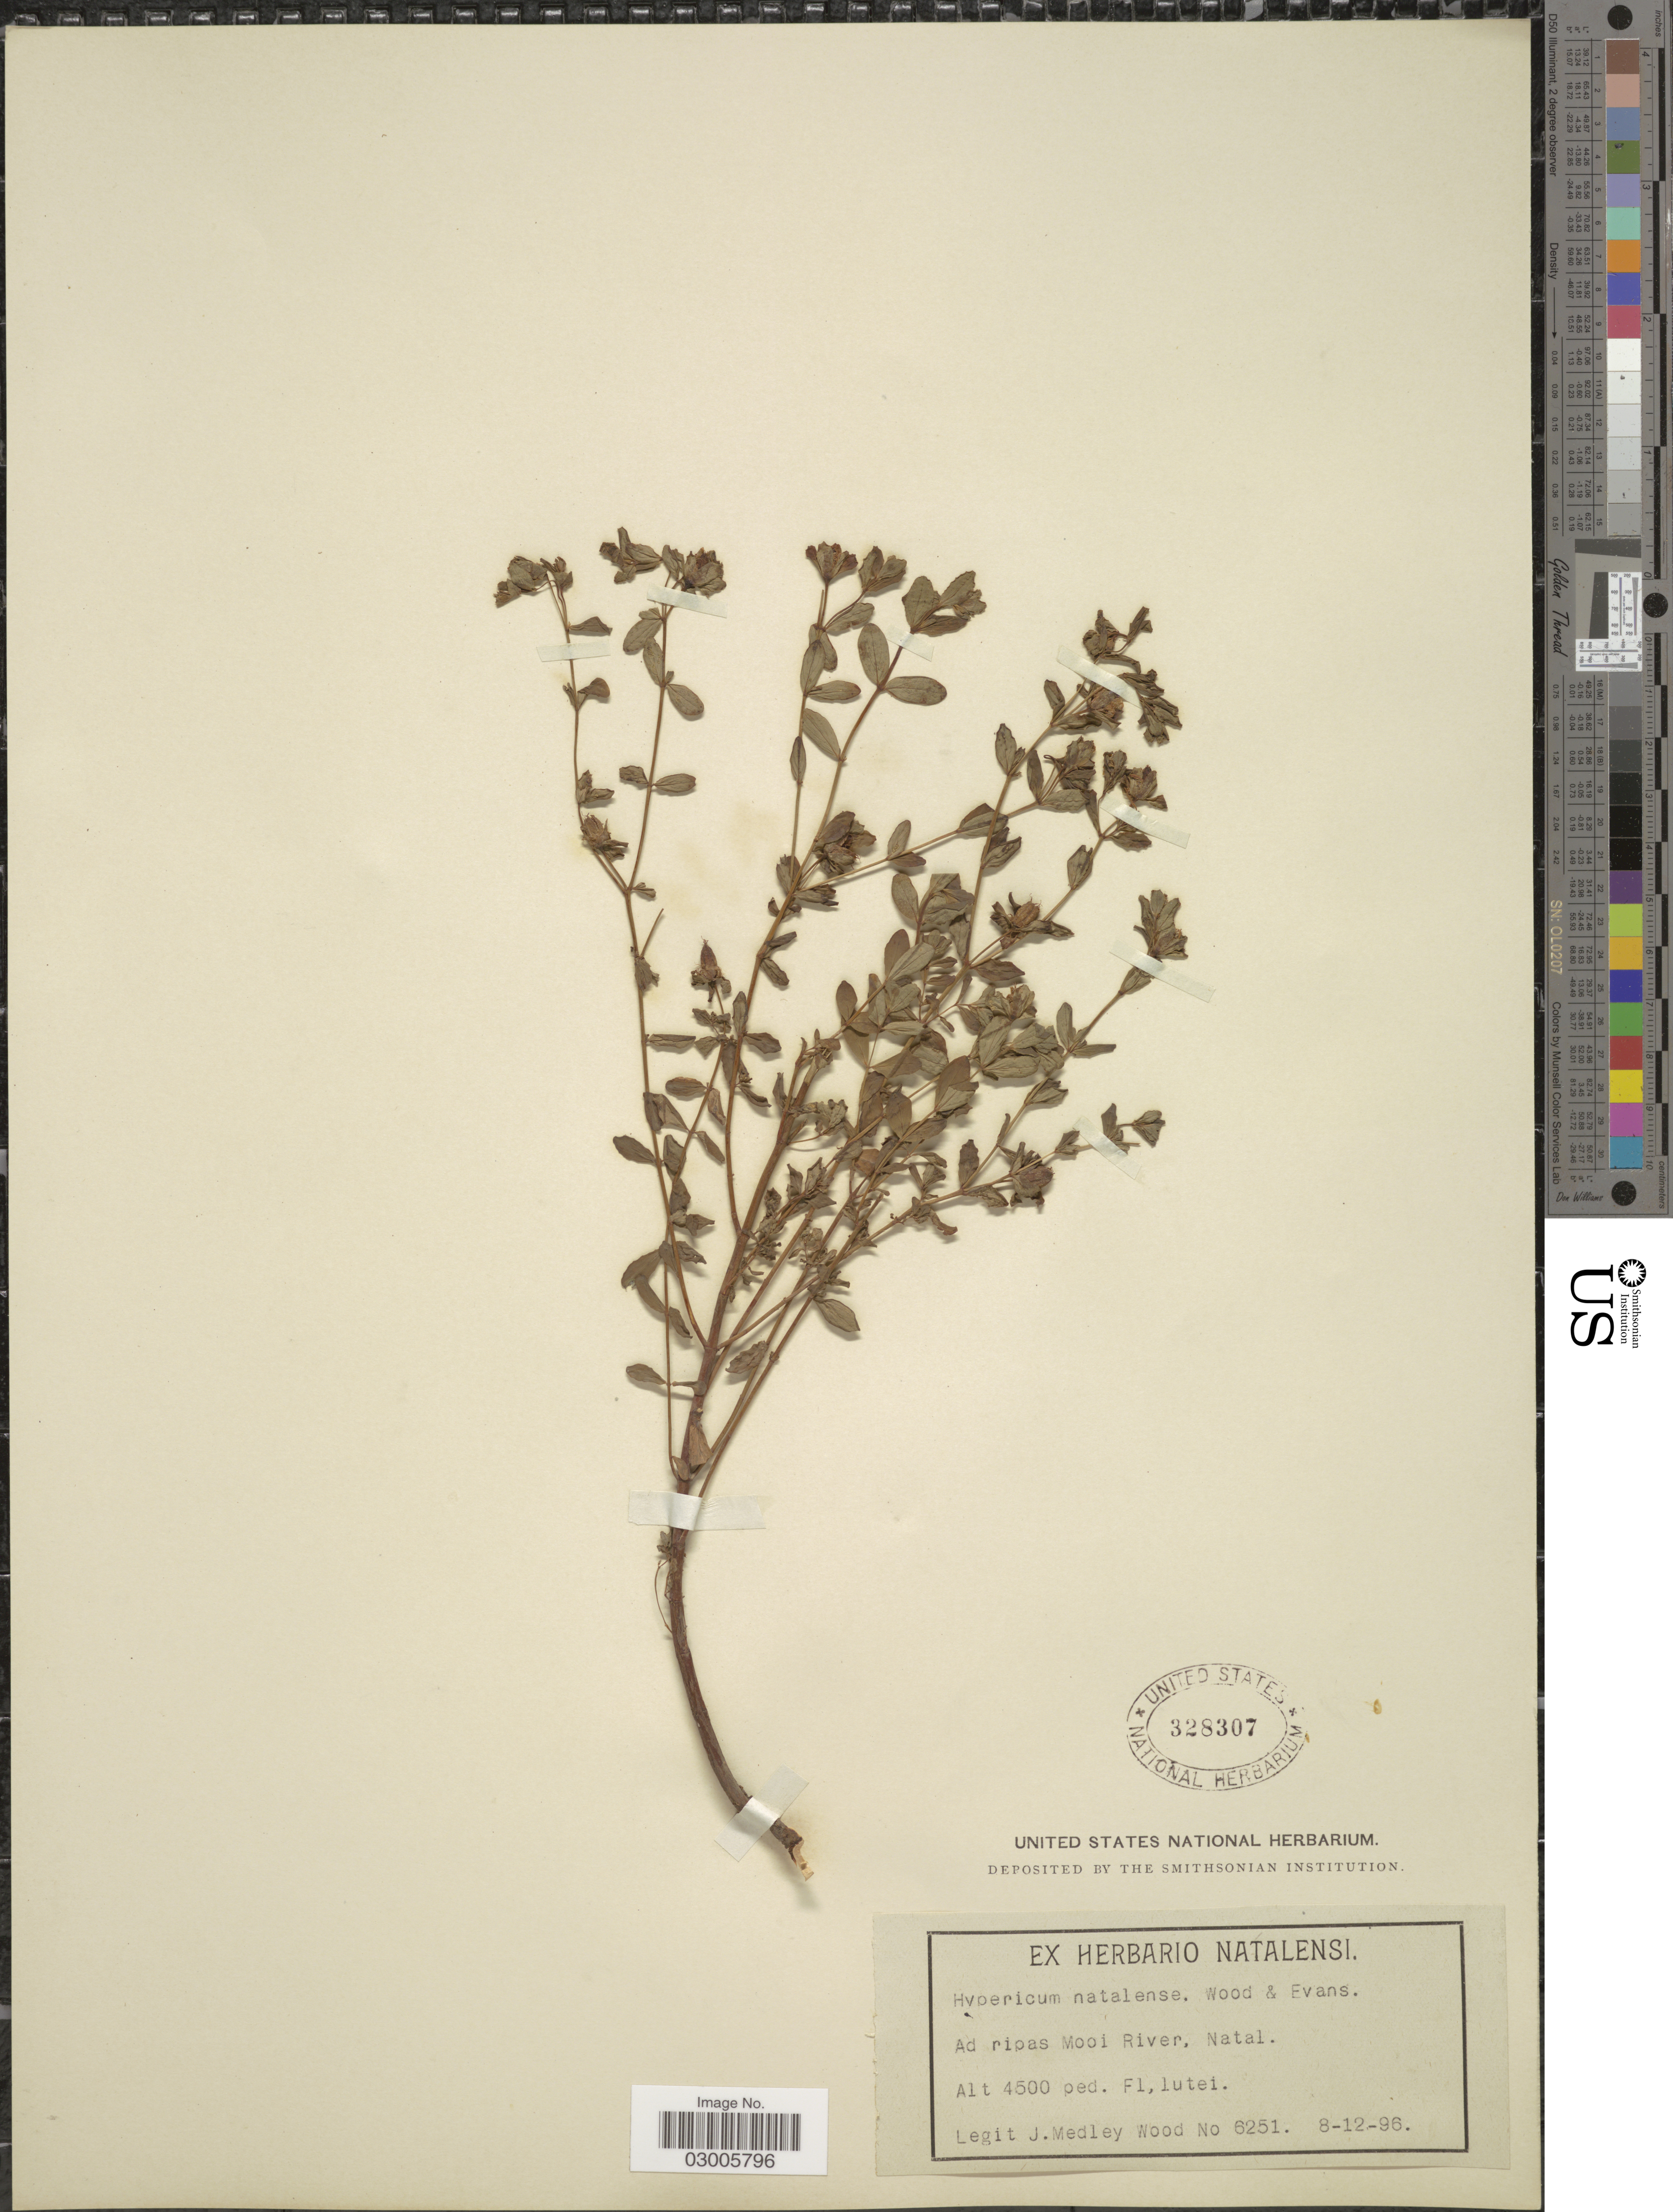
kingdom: Plantae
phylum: Tracheophyta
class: Magnoliopsida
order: Malpighiales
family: Hypericaceae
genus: Hypericum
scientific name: Hypericum natalense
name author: J.M. Wood & M.S. Evans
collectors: J. Medley Wood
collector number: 6251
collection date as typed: Transcribed d/m/y: 8/12/96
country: South Africa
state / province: KwaZulu-Natal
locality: Ad ripas Mooi River, Natal.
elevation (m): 1372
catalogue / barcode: US 328307